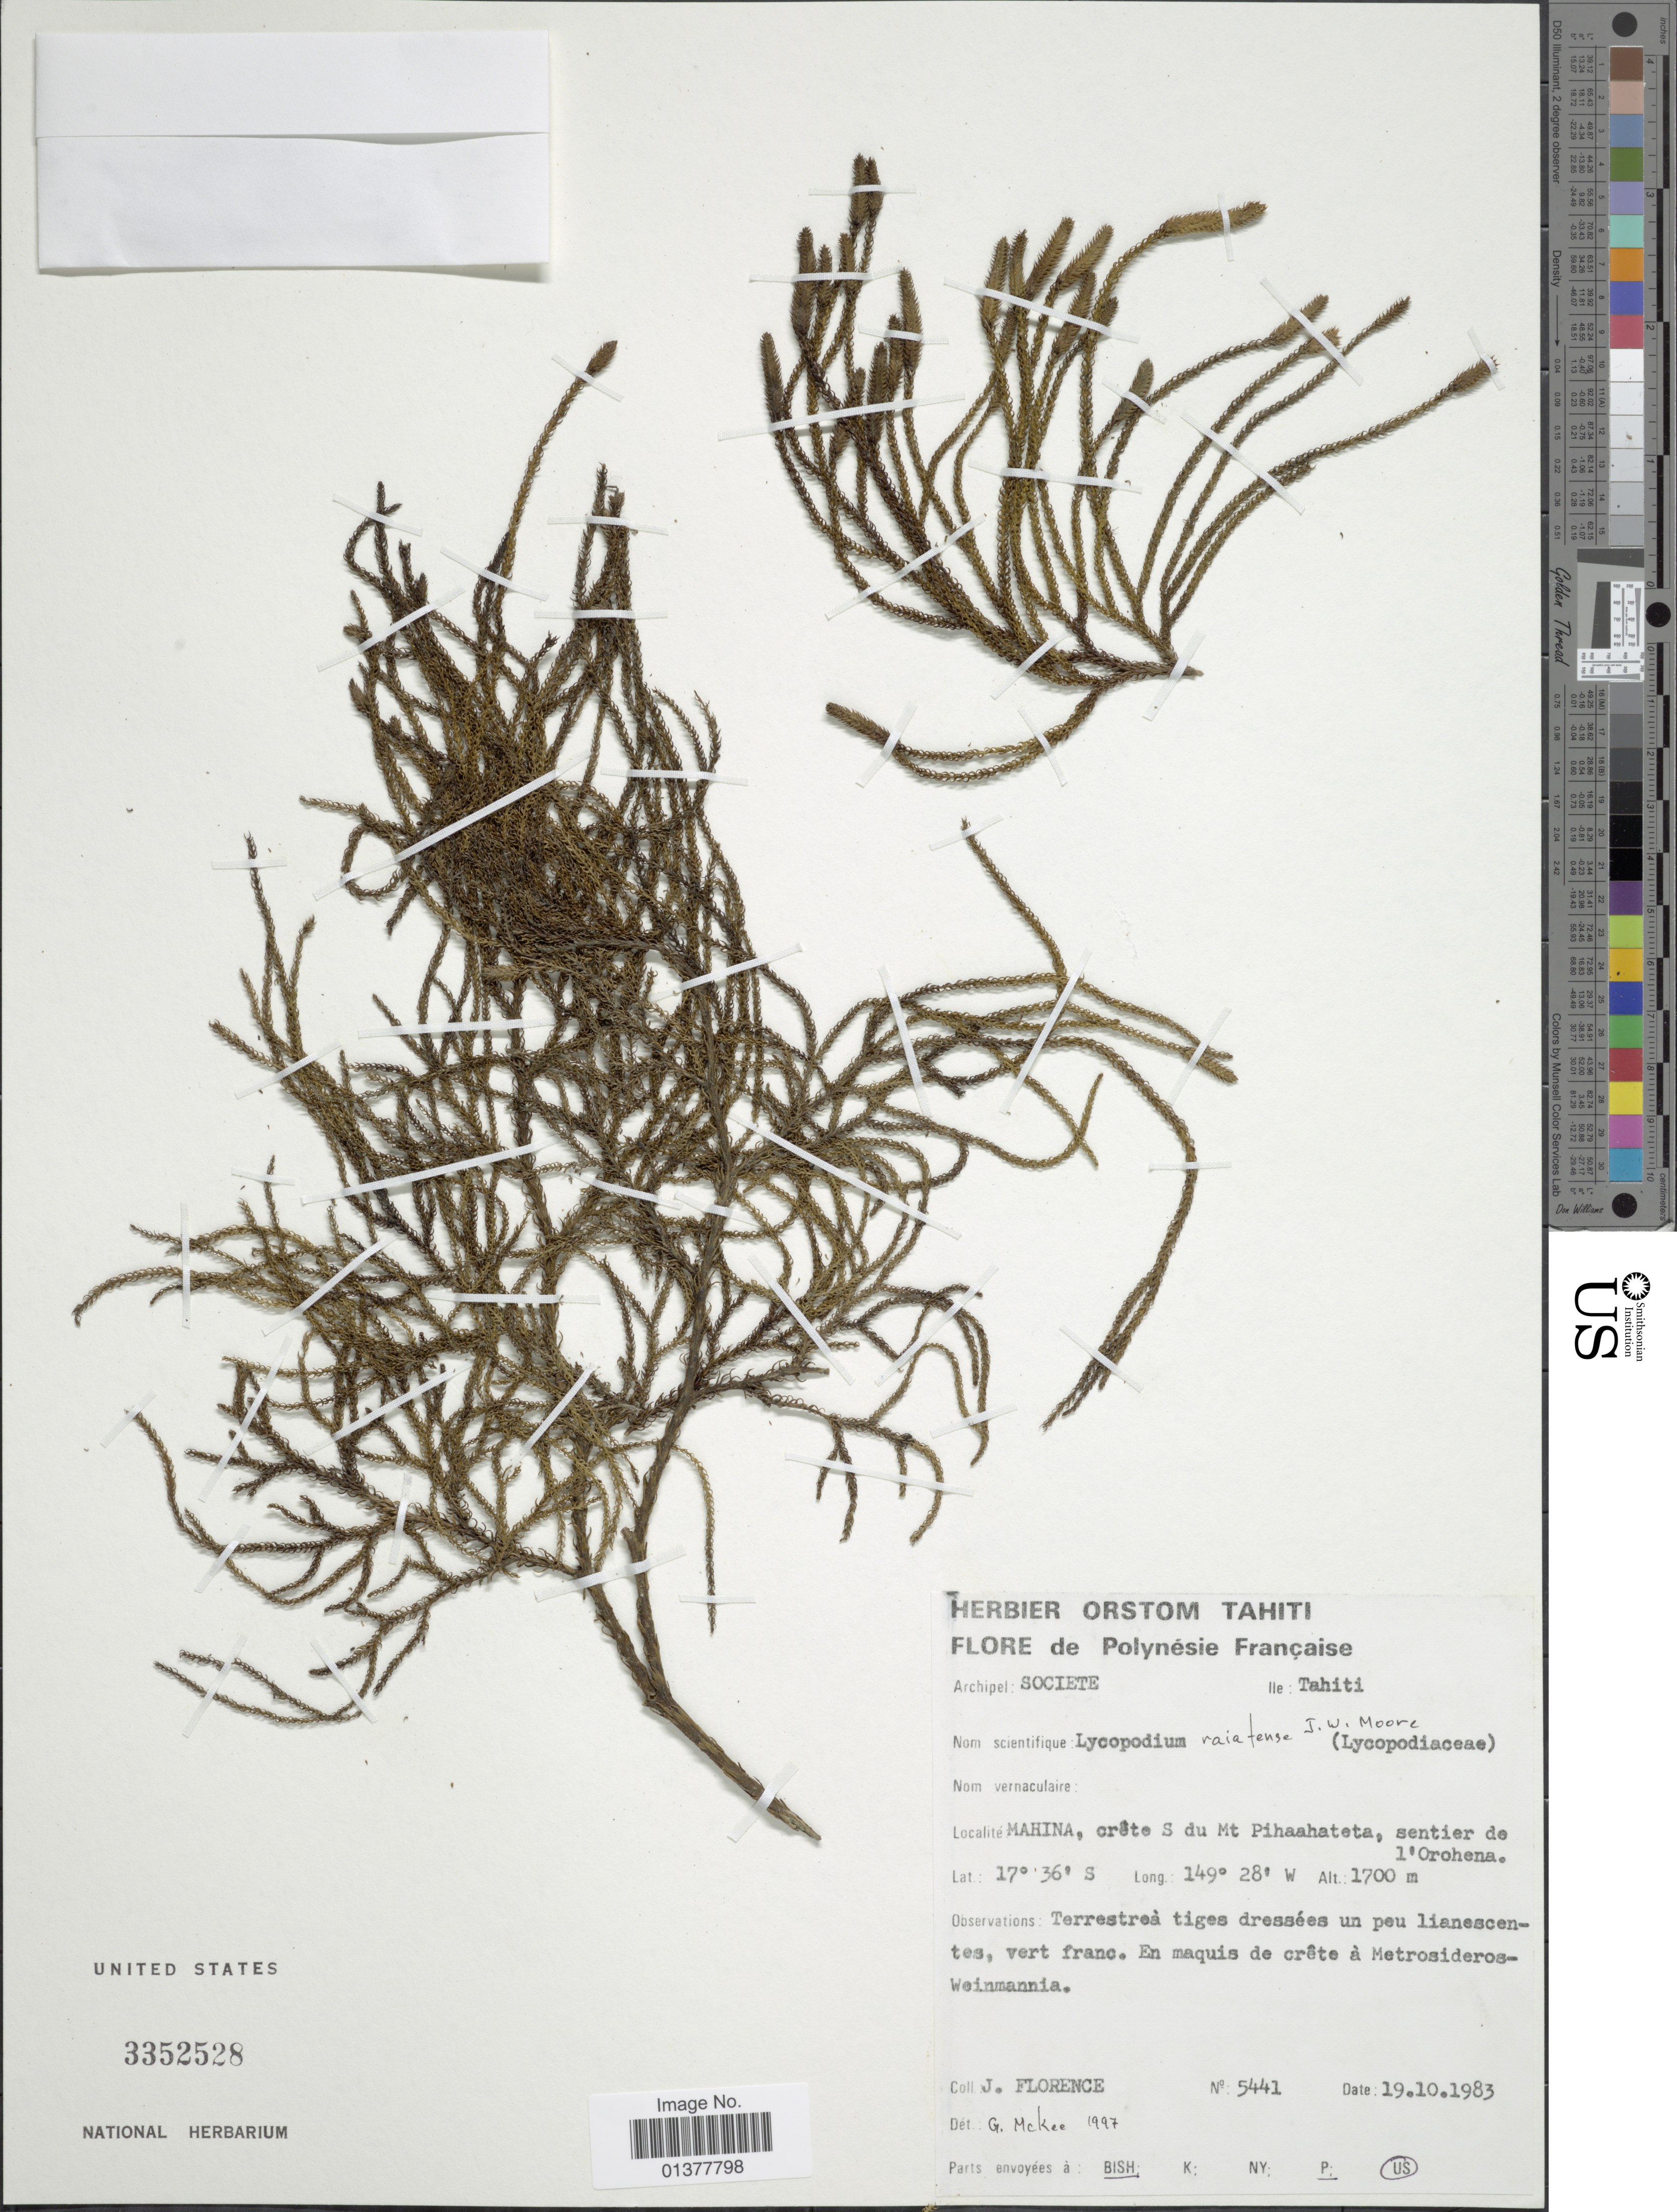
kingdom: Plantae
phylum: Tracheophyta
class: Lycopodiopsida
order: Lycopodiales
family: Lycopodiaceae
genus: Lycopodium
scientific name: Lycopodium raiatense, ined.2015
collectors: J. Florence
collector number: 5441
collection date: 1983-10-19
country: French Polynesia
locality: Mahina, crete S du Mt Pihaahateta, sentier de l'Orohena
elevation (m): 1700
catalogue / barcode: US 3352528